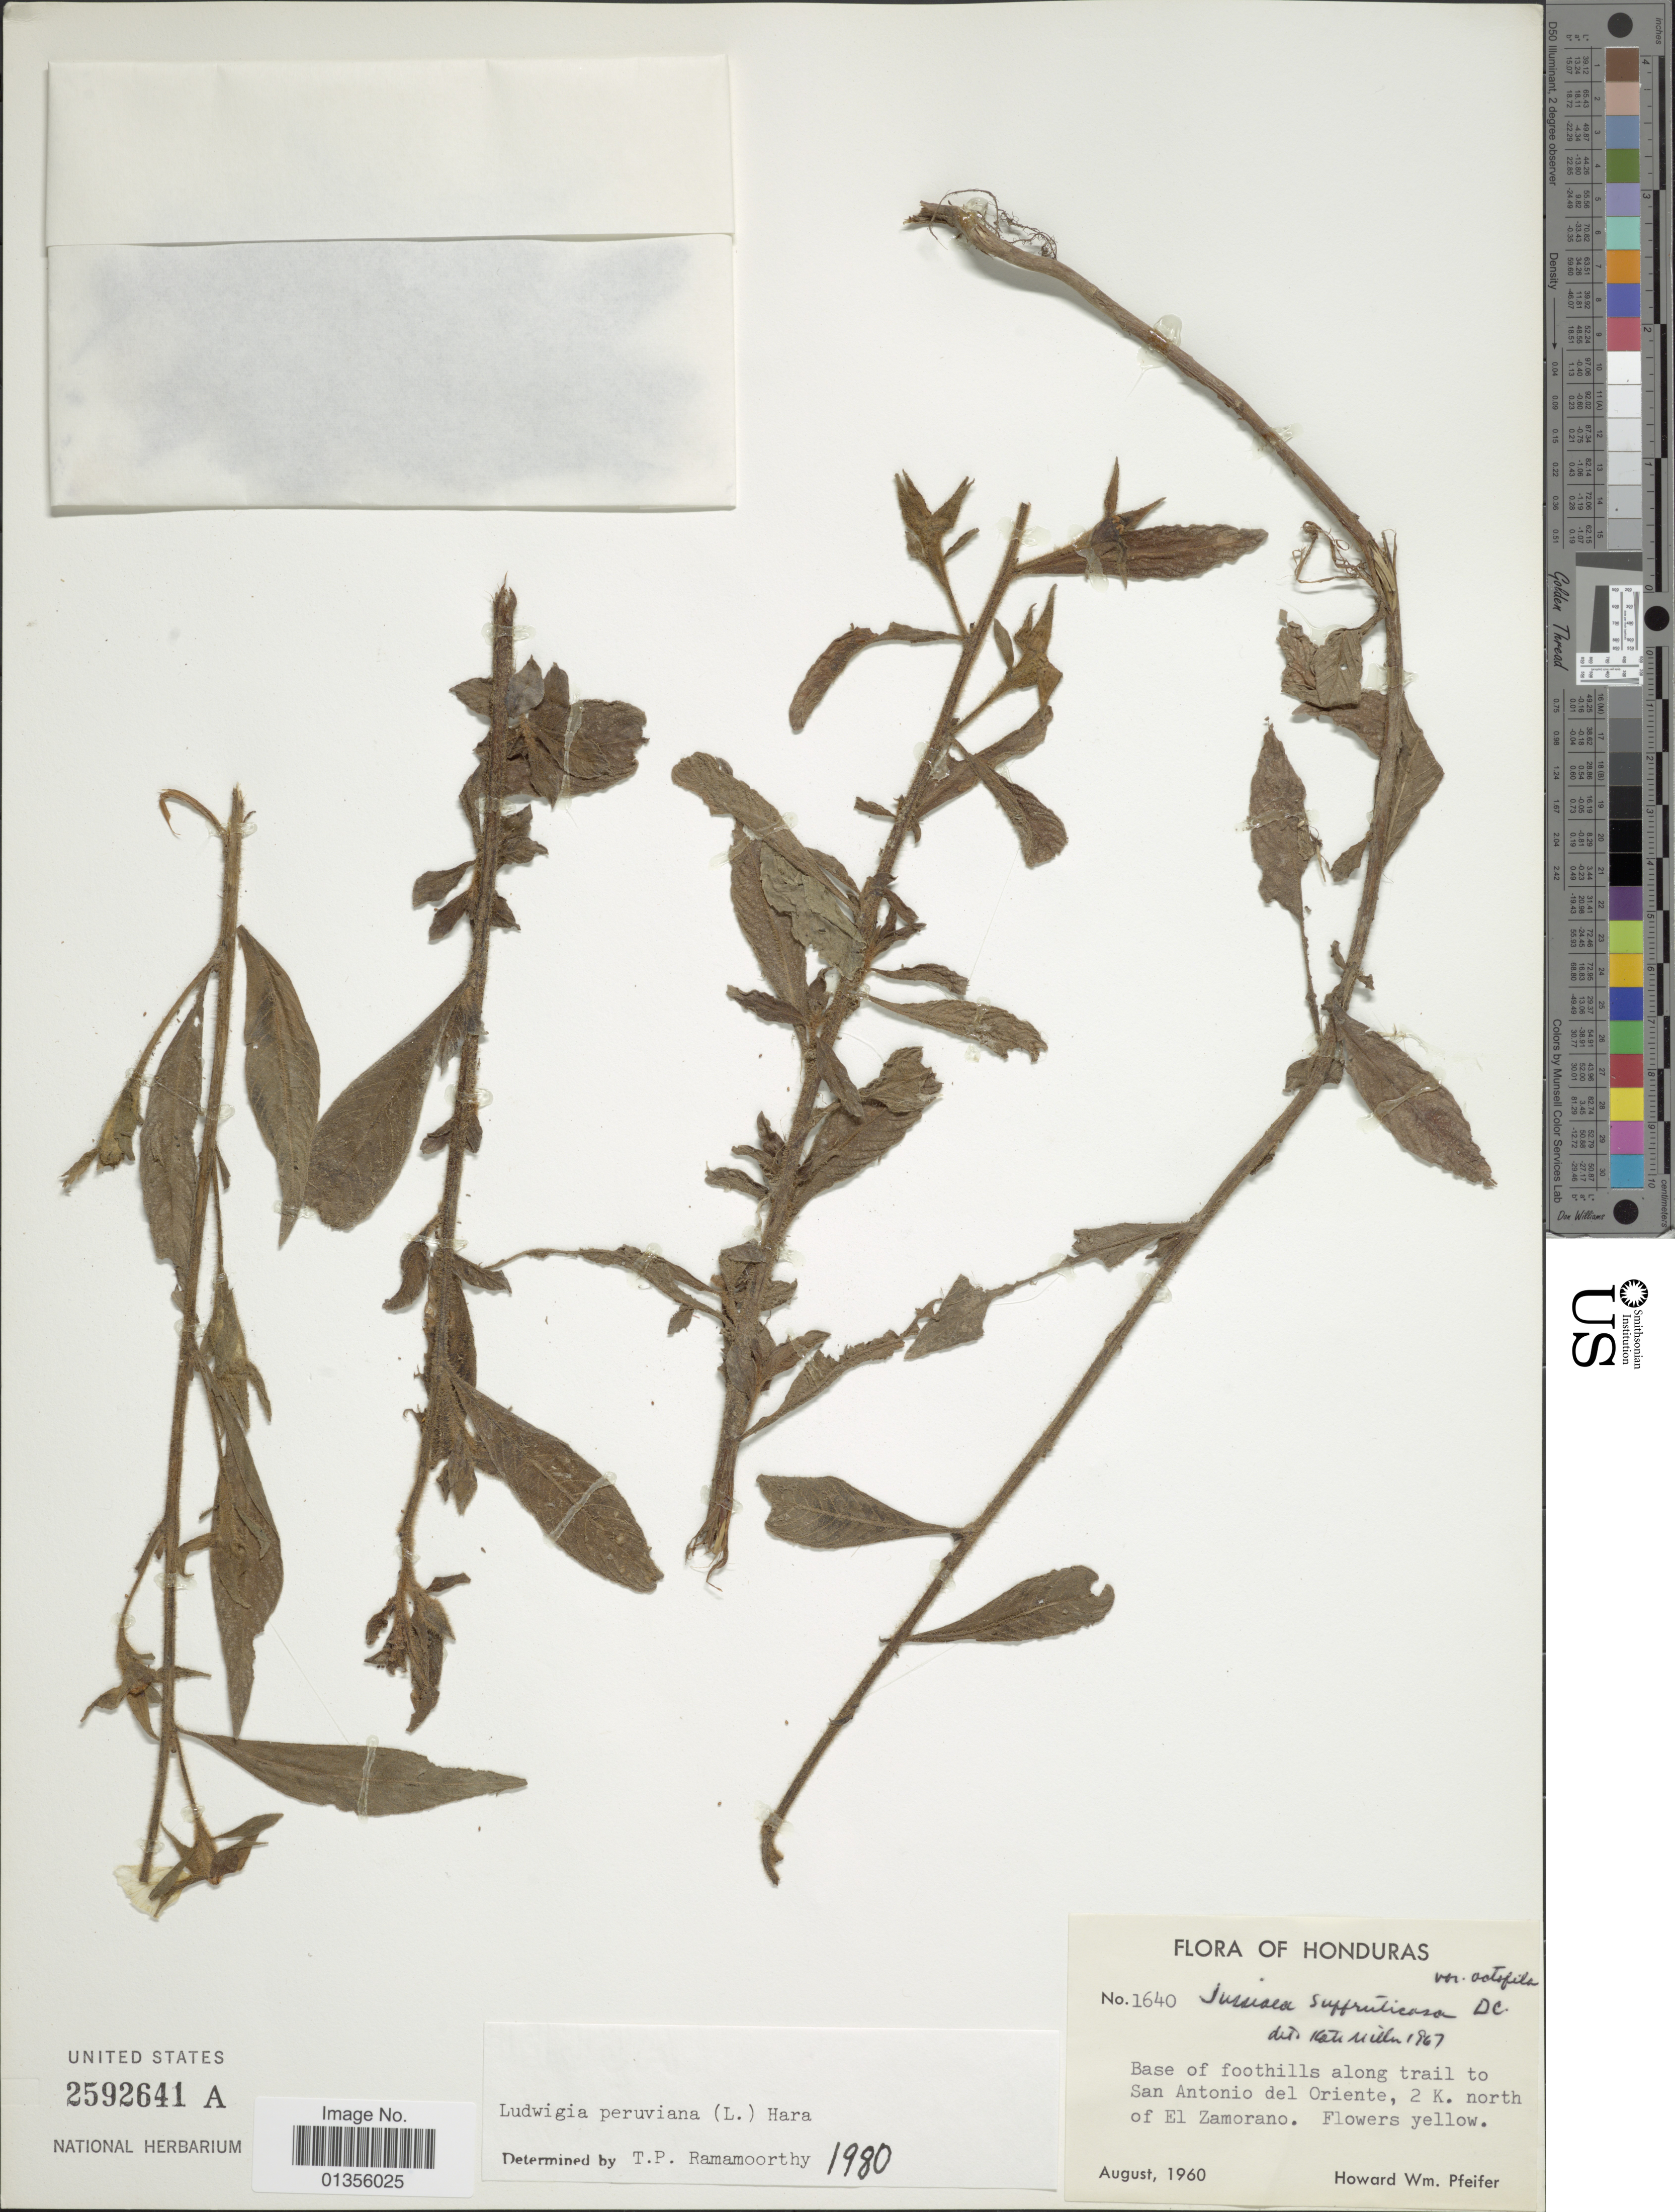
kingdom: Plantae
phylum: Tracheophyta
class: Magnoliopsida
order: Myrtales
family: Onagraceae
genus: Ludwigia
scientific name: Ludwigia peruviana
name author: (L.) H. Hara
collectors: H. W. Pfeifer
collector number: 1640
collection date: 1960-08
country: Honduras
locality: Base of foothills along trail to San Antonio del Oriente, 2 K. north of El Zamorano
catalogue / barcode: US 2592641A